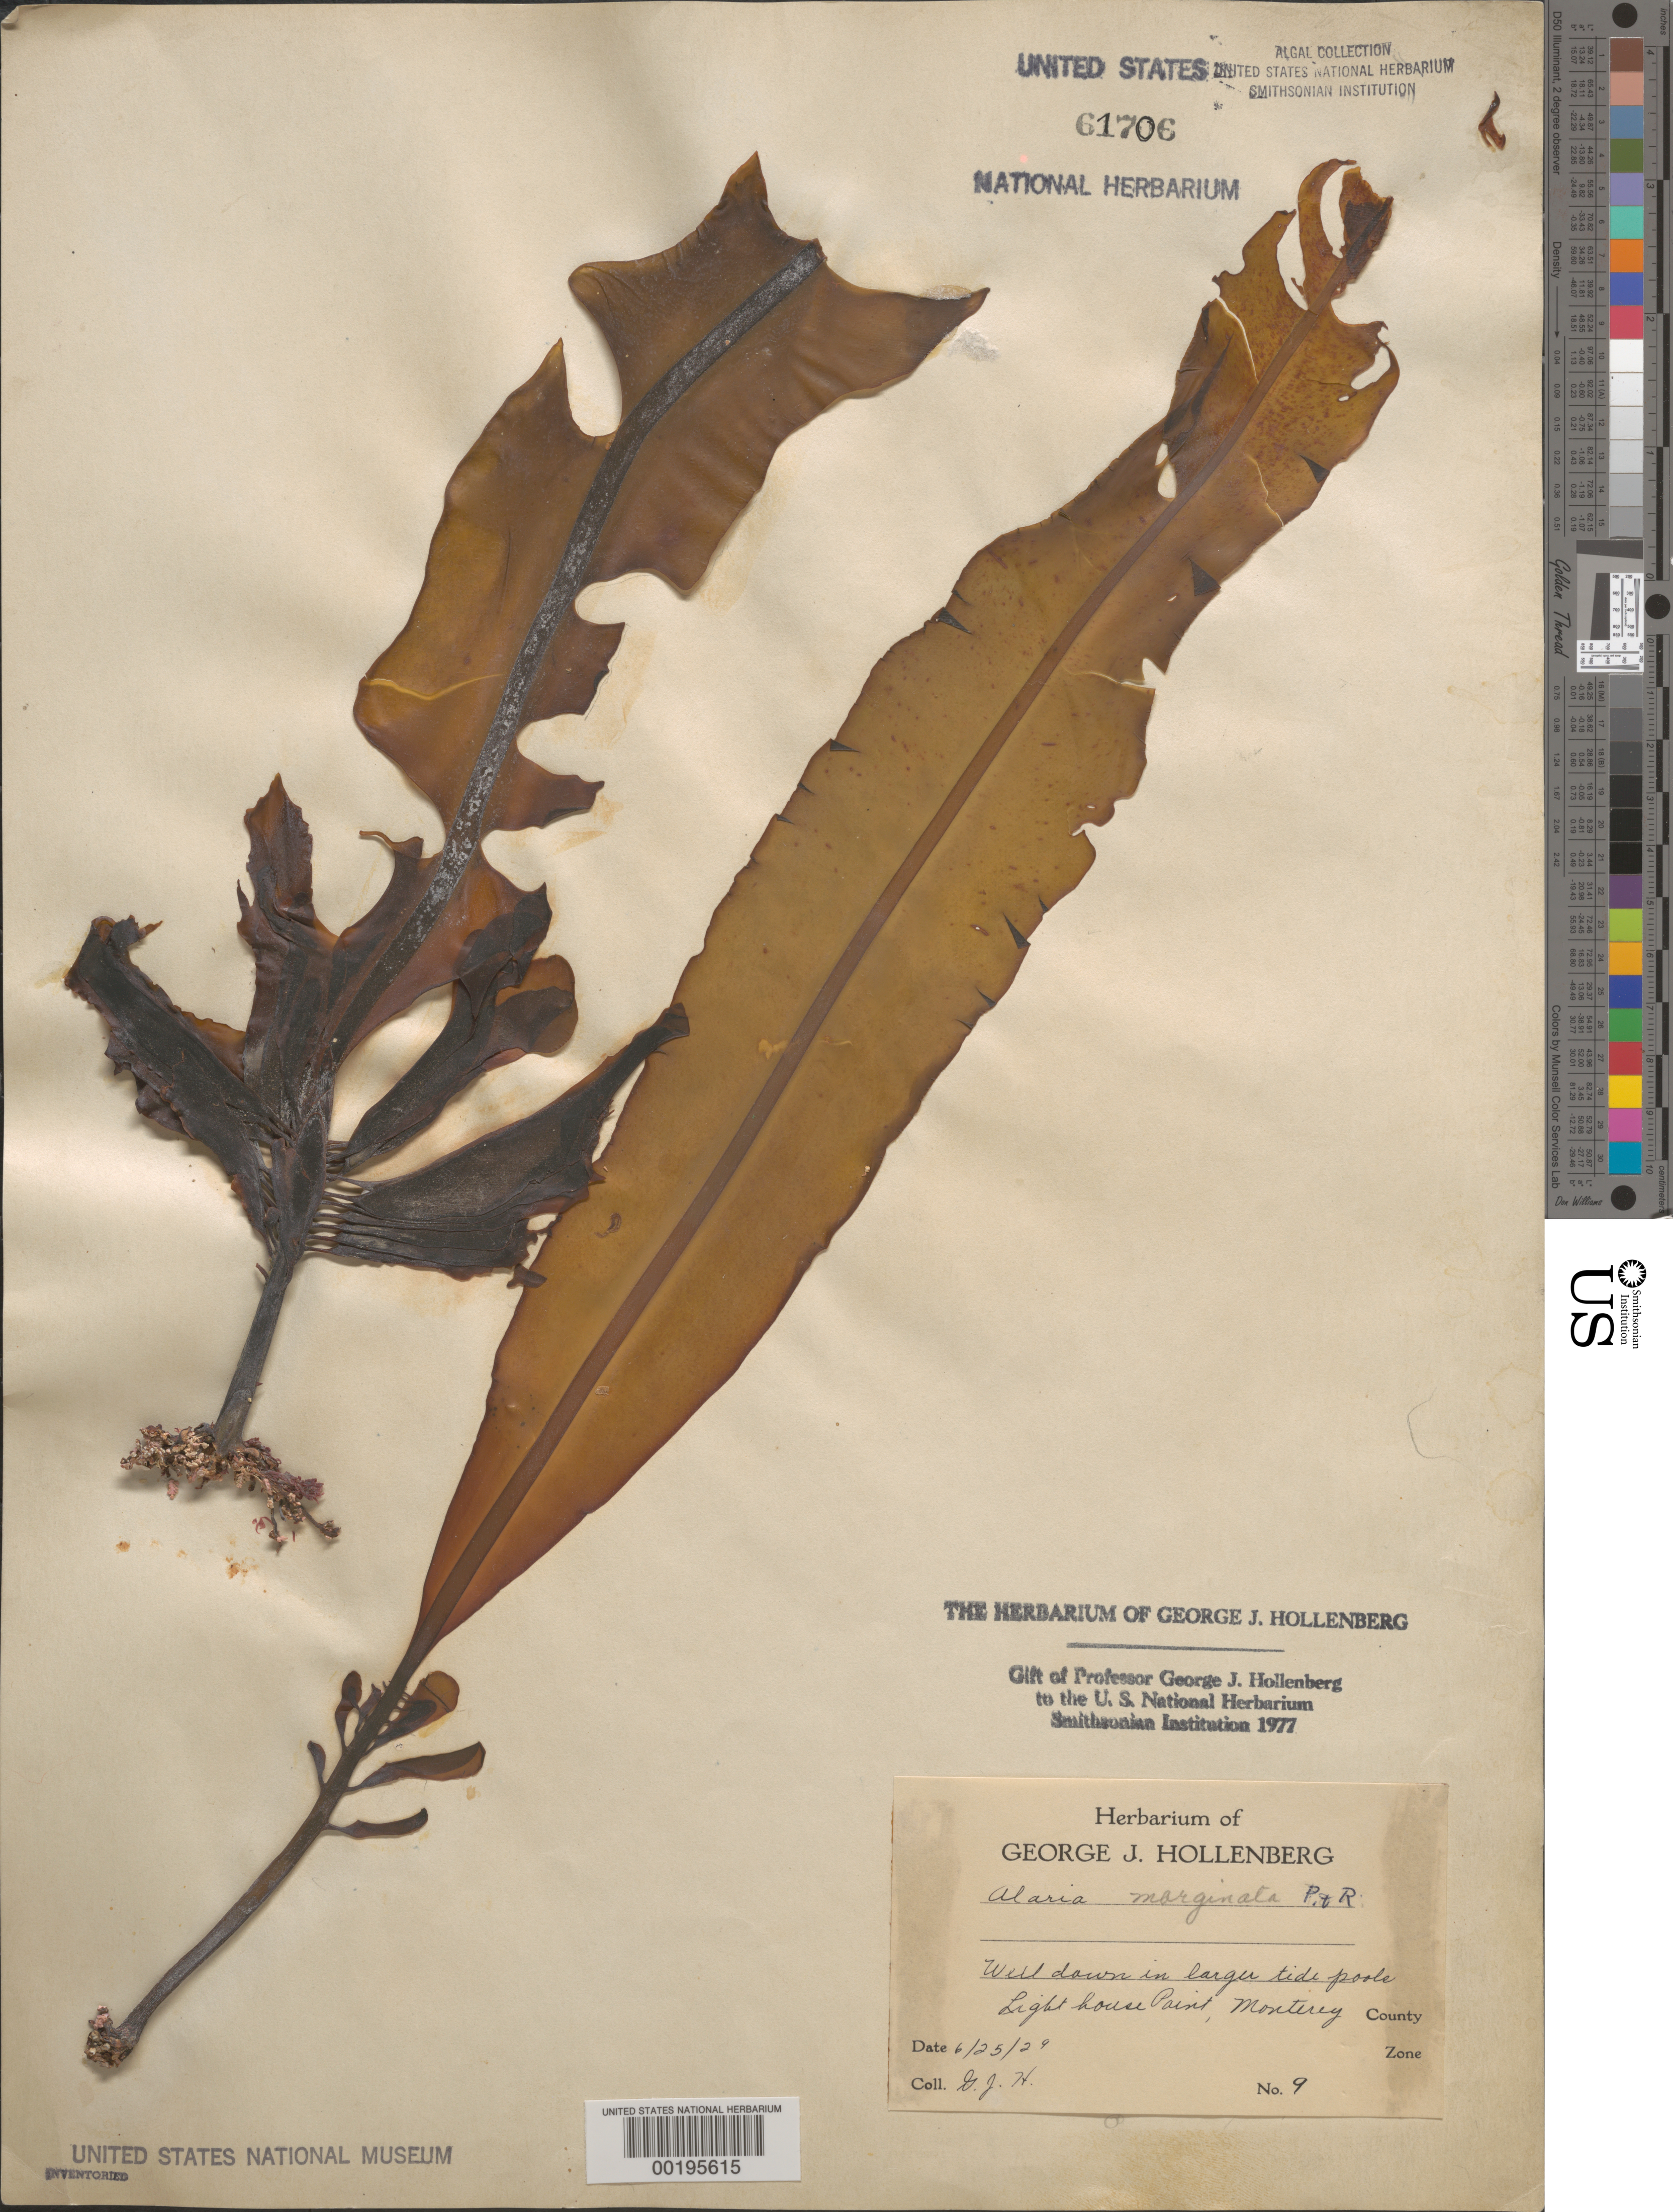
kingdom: Chromista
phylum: Ochrophyta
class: Phaeophyceae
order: Laminariales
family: Alariaceae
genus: Alaria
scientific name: Alaria marginata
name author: Ruiz & Pav.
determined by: Hollenberg, George J.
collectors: G. Hollenberg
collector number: GJH 9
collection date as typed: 25 Jun 1929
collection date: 1929-06-25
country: United States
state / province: California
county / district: Monterey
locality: Lighthouse Point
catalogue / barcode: US 61706